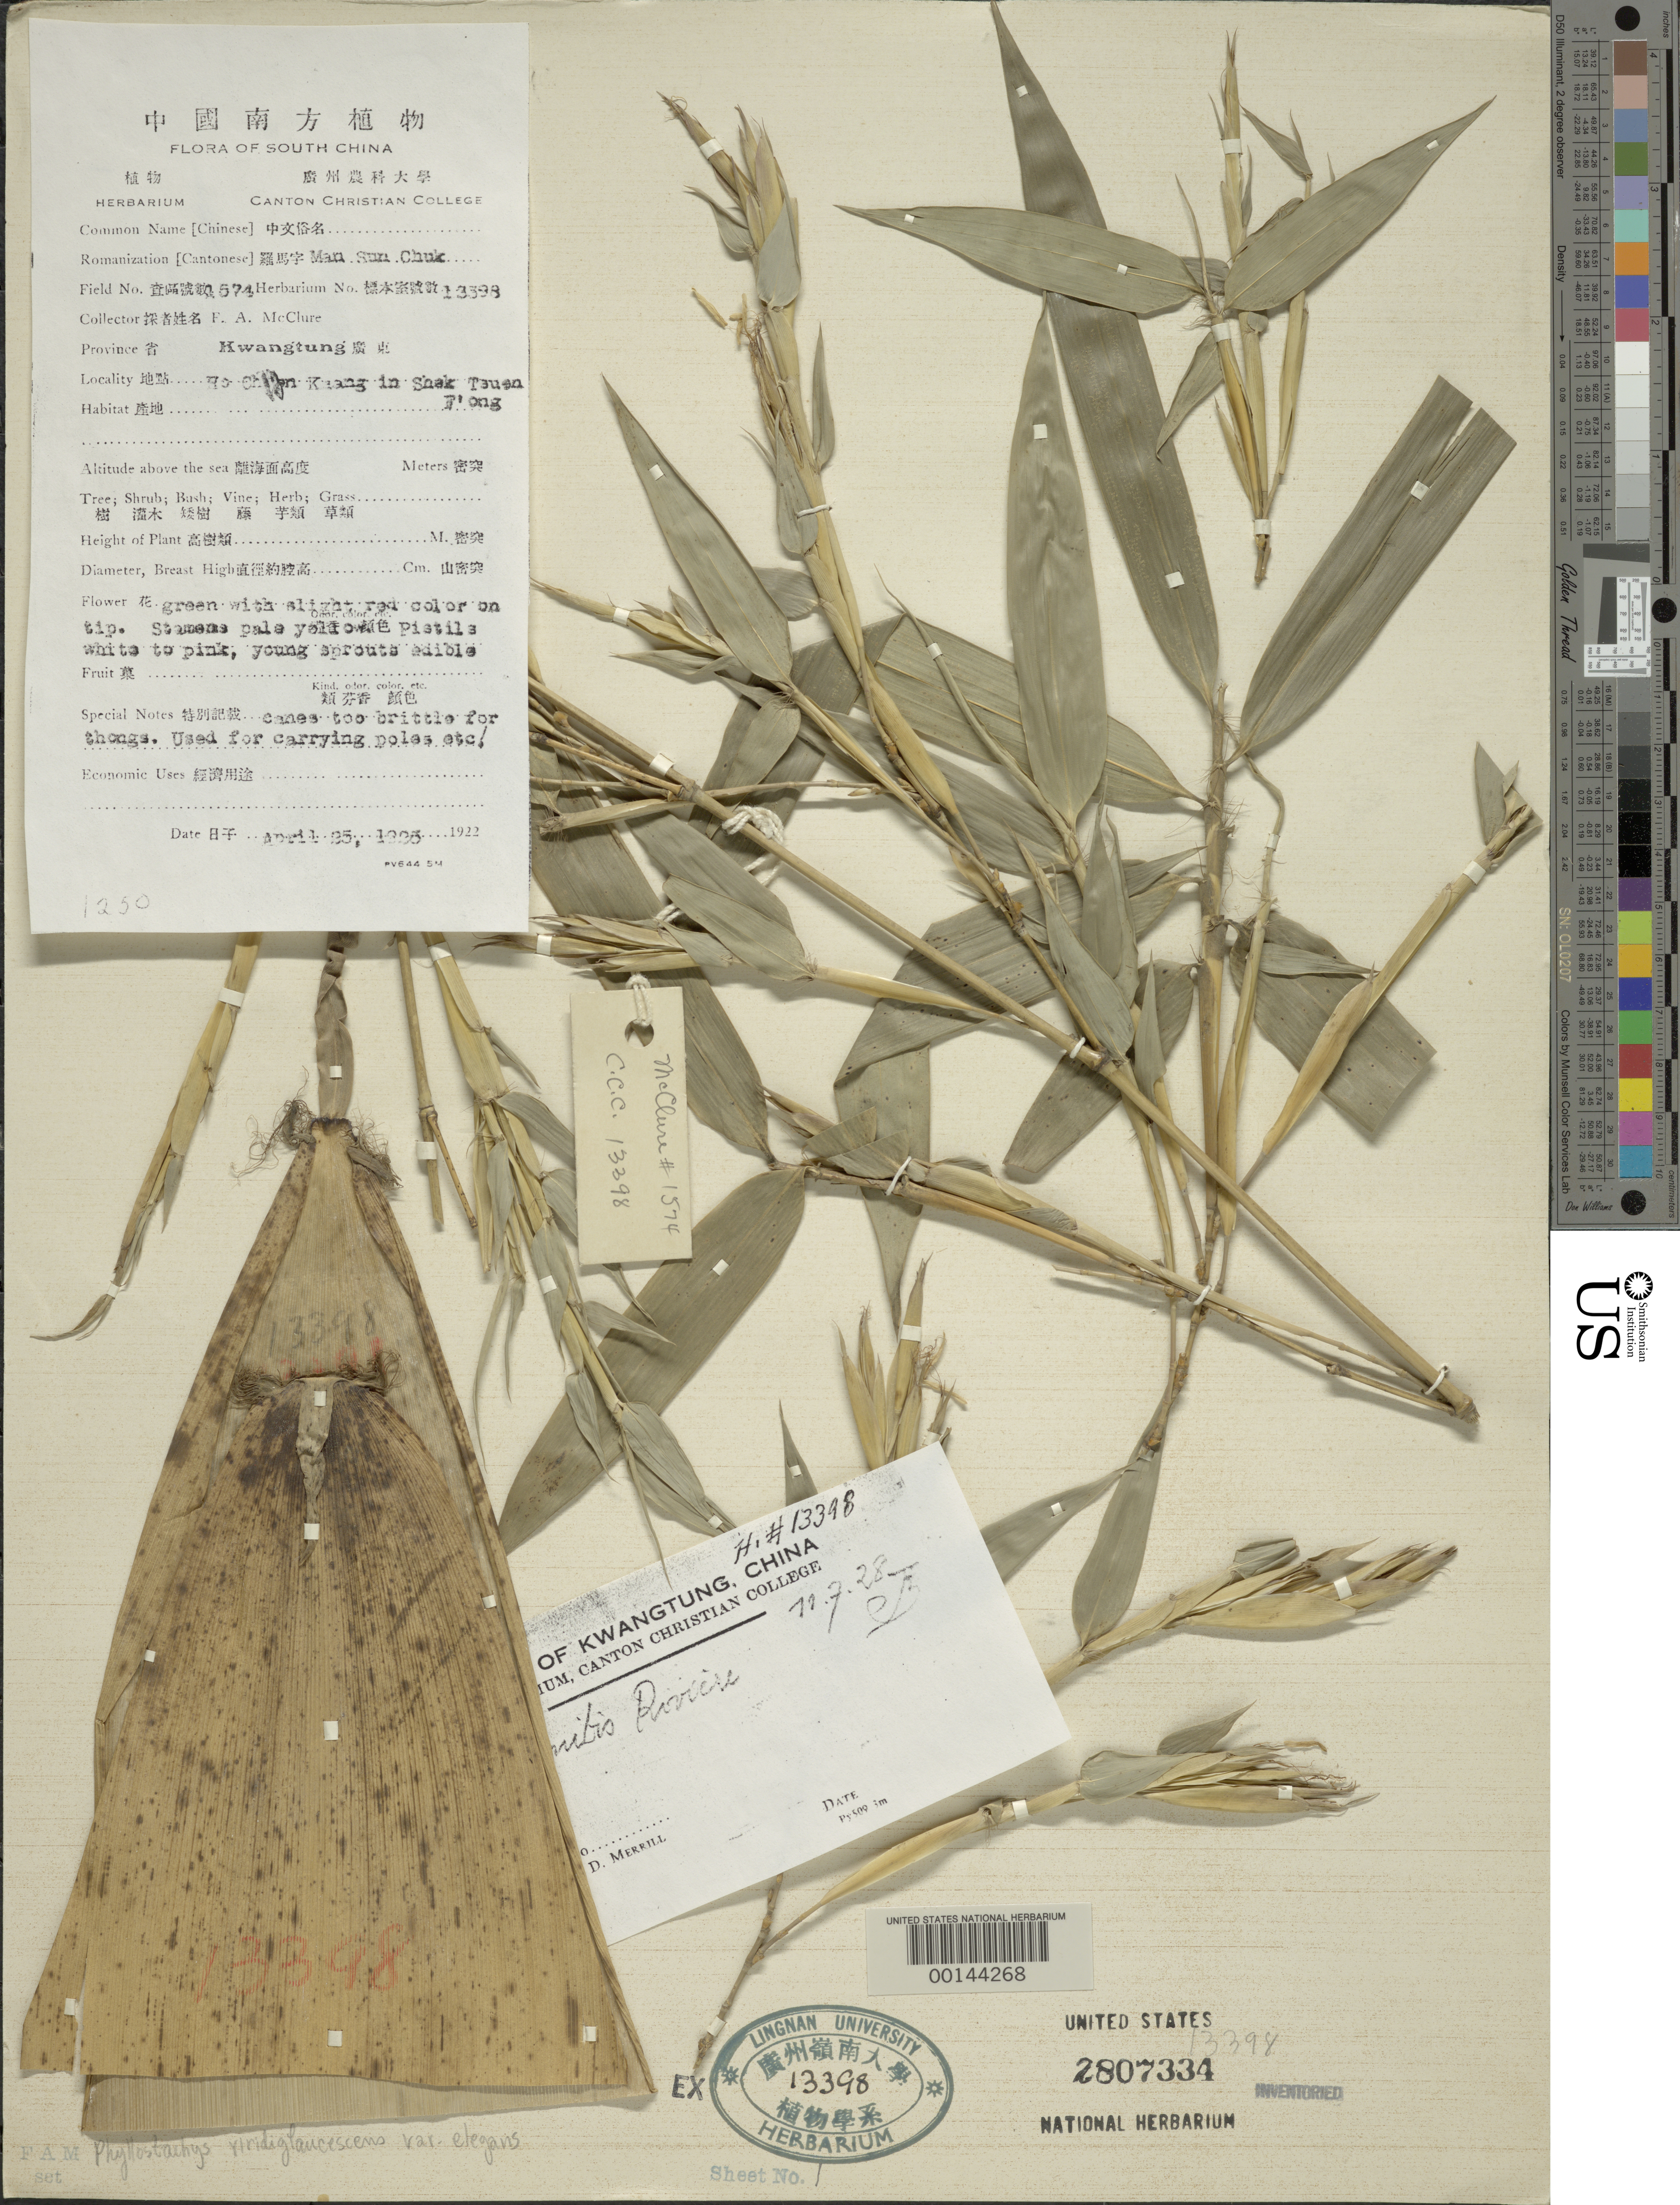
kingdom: Plantae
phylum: Tracheophyta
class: Liliopsida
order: Poales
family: Poaceae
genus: Phyllostachys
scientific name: Phyllostachys viridiglaucescens var. elegans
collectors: F. A. McClure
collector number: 1574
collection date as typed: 25 Apr 1925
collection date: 1925-04-25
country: China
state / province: Guangdong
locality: Ho chuen kaang, shek tauen f'ong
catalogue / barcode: US 2807334